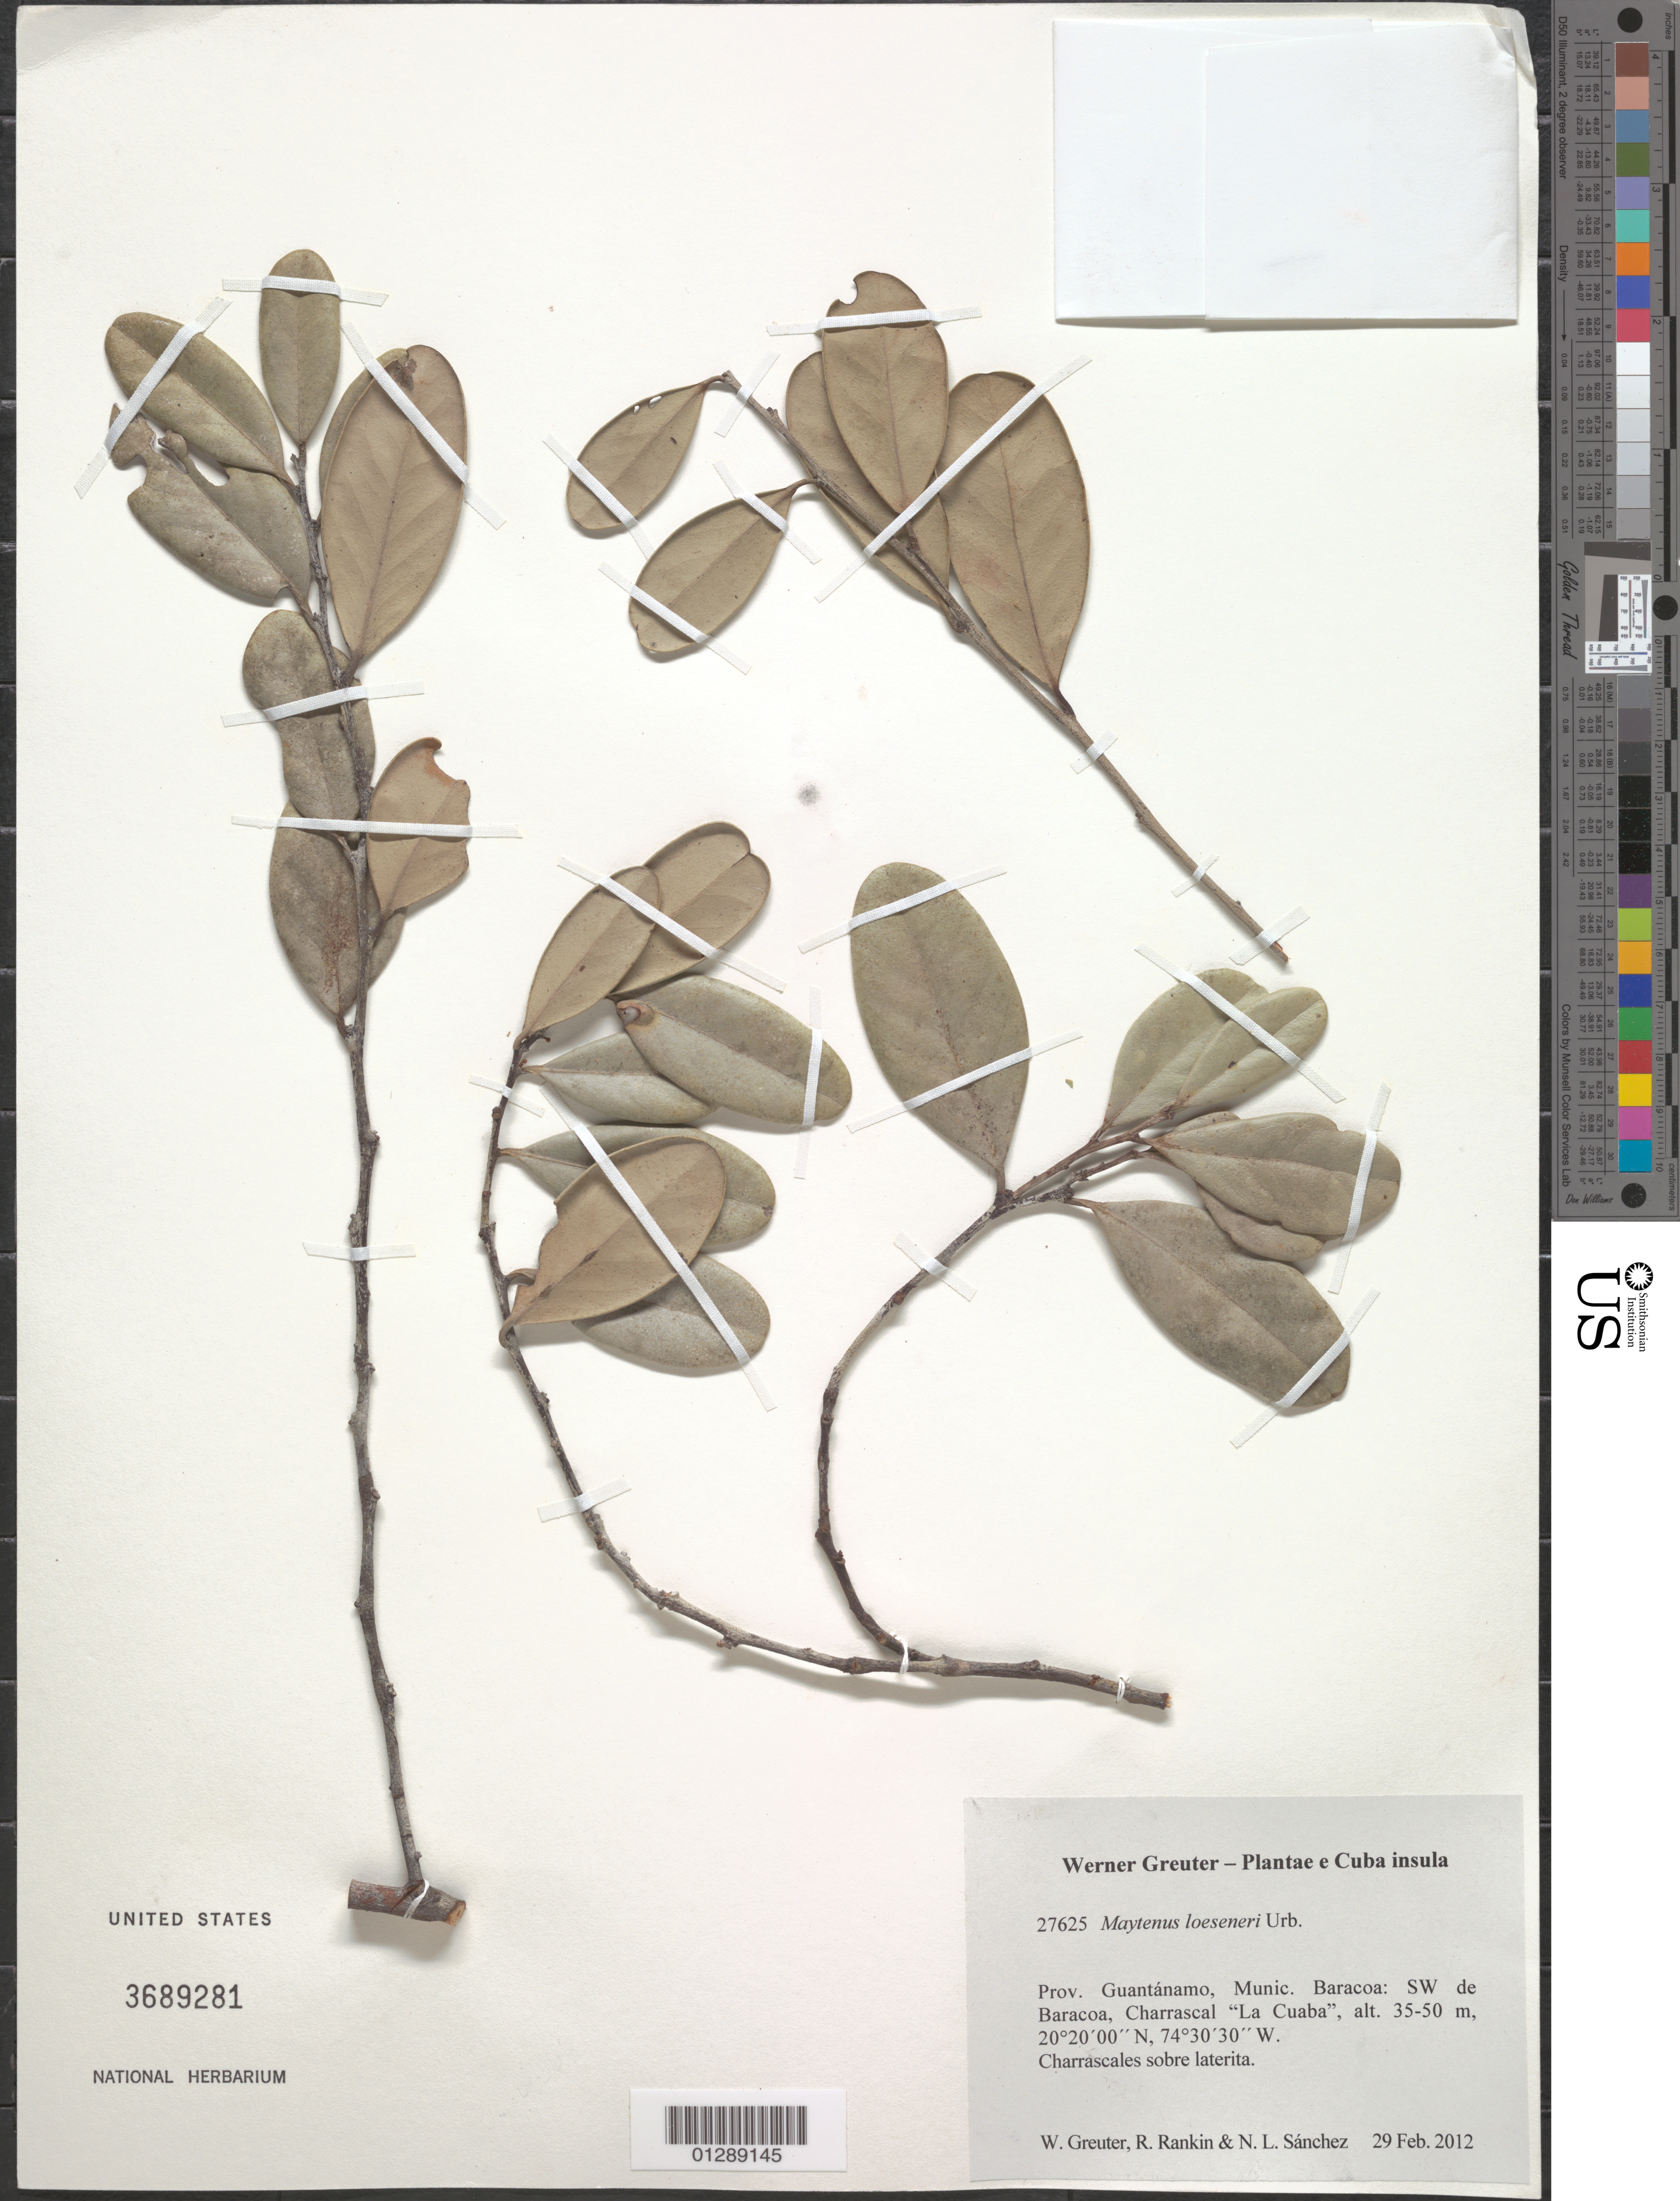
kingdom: Plantae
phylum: Tracheophyta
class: Magnoliopsida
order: Celastrales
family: Celastraceae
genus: Maytenus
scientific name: Maytenus loeseneri var. loeseneri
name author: Urb.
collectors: W. R. Greuter, R. Rankin Rodriguez & N. Sanchez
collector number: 27625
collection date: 2012-02-29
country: Cuba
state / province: Guantanamo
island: Cuba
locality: Munic. Baracoa: SW de Baracoa, Charrascal "La Cuaba".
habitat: Charrascales sobre laterita.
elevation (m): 35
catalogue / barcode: US 3689281